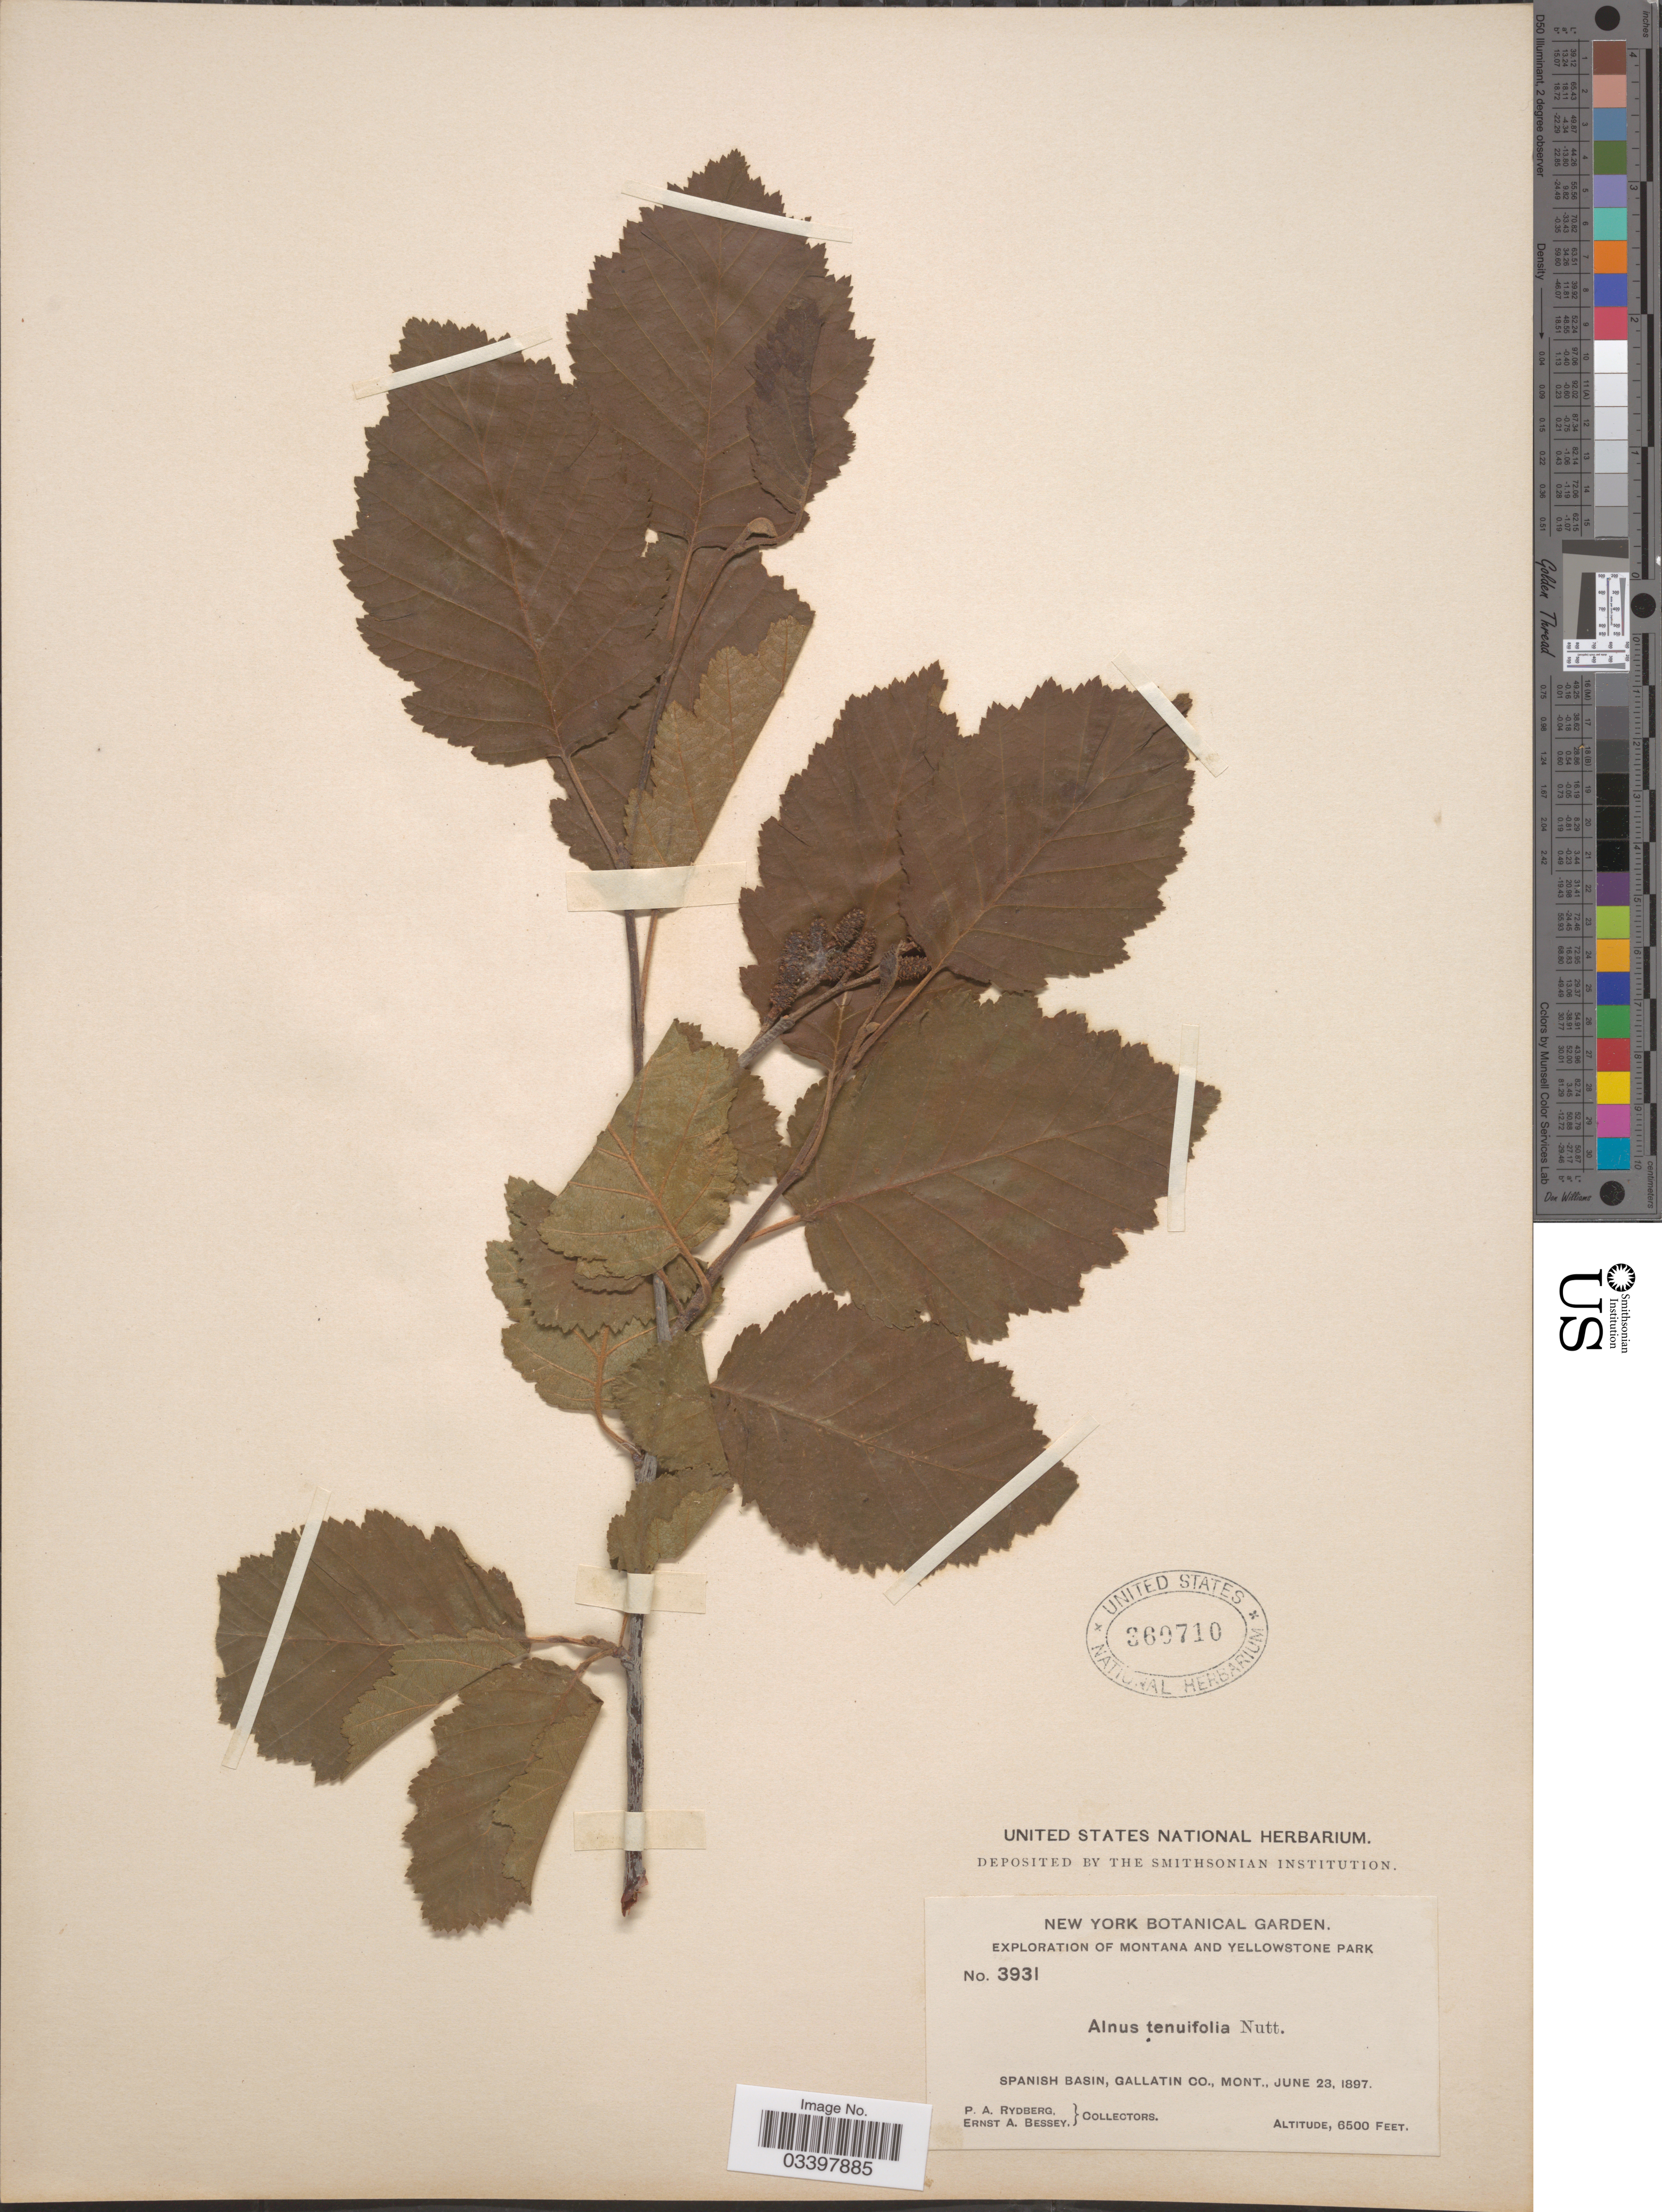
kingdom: Plantae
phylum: Tracheophyta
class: Magnoliopsida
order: Fagales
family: Betulaceae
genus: Alnus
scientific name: Alnus incana subsp. tenuifolia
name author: (Nutt.) Breitung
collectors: P. A. Rydberg & E. A. Bessey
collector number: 3931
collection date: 1897-06-23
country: United States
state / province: Montana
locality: Yellowstone Park. Spanish Basin, Gallatin Co.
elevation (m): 1981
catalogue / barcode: US 360710